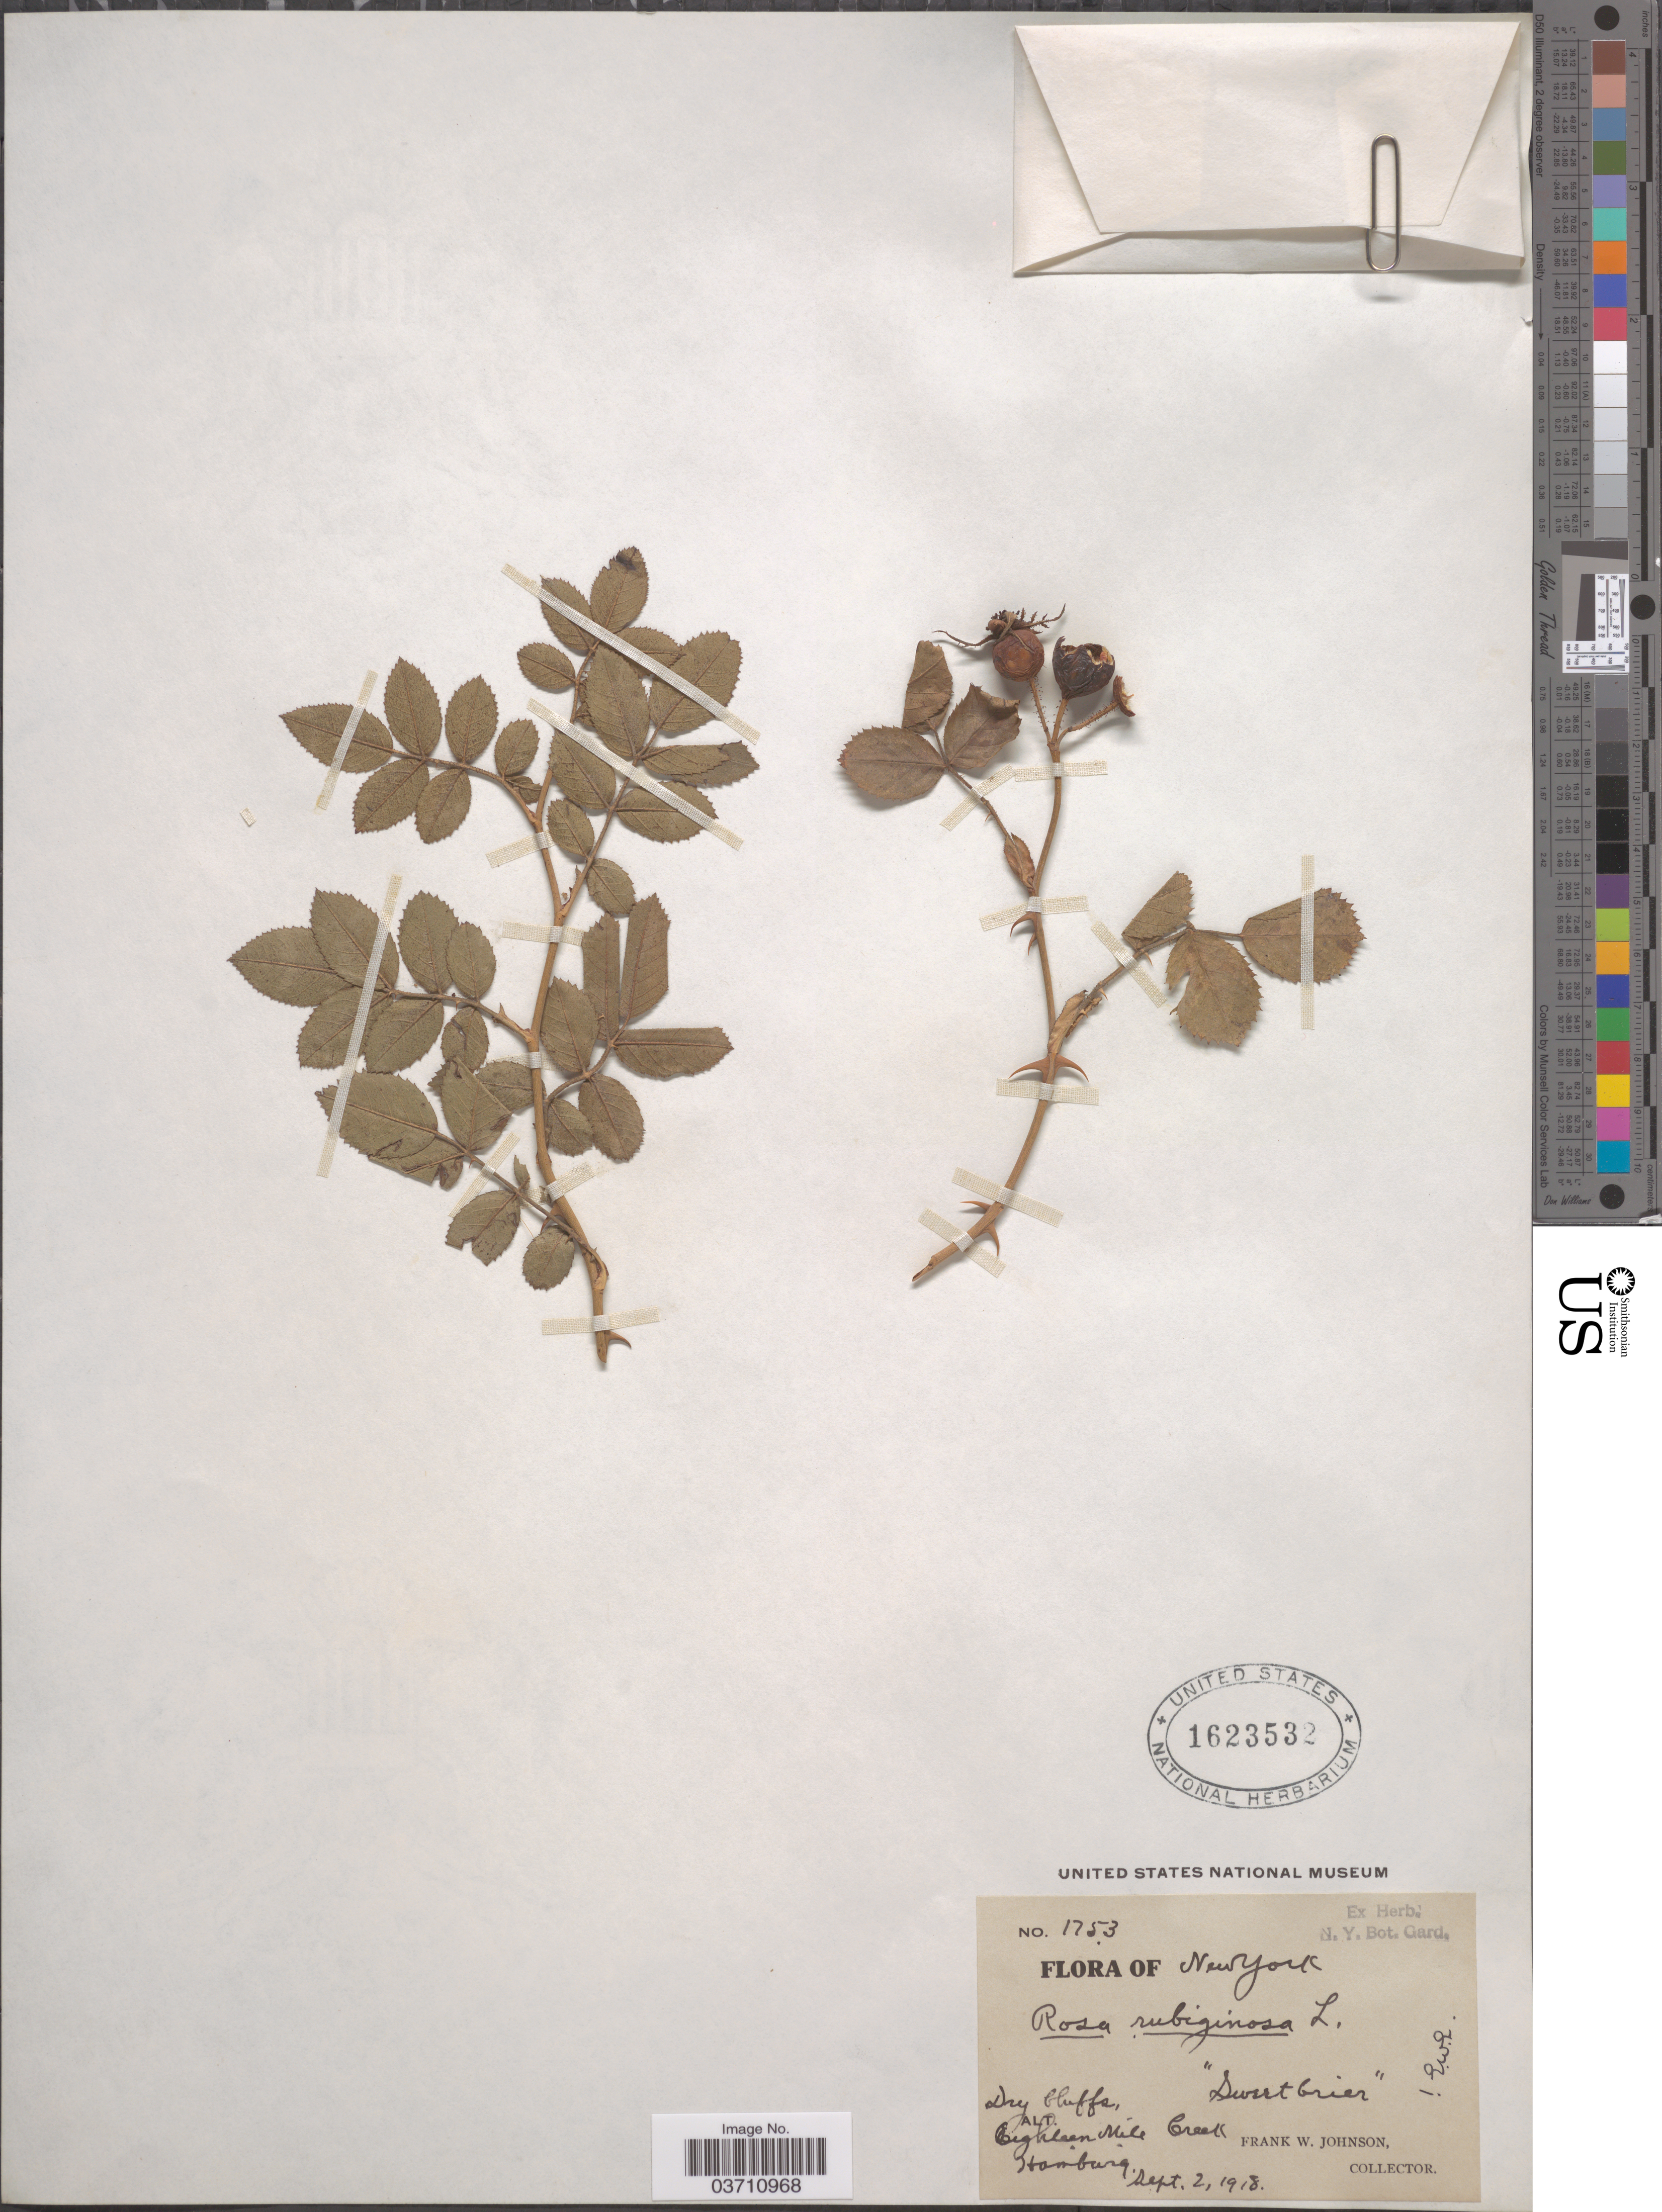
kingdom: Plantae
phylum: Tracheophyta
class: Magnoliopsida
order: Rosales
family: Rosaceae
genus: Rosa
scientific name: Rosa eglanteria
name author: L.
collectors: F. W. Johnson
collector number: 1753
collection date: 1918-09-02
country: United States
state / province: New York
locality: Eighteen Mile Creek Hamburg.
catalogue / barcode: US 1623532